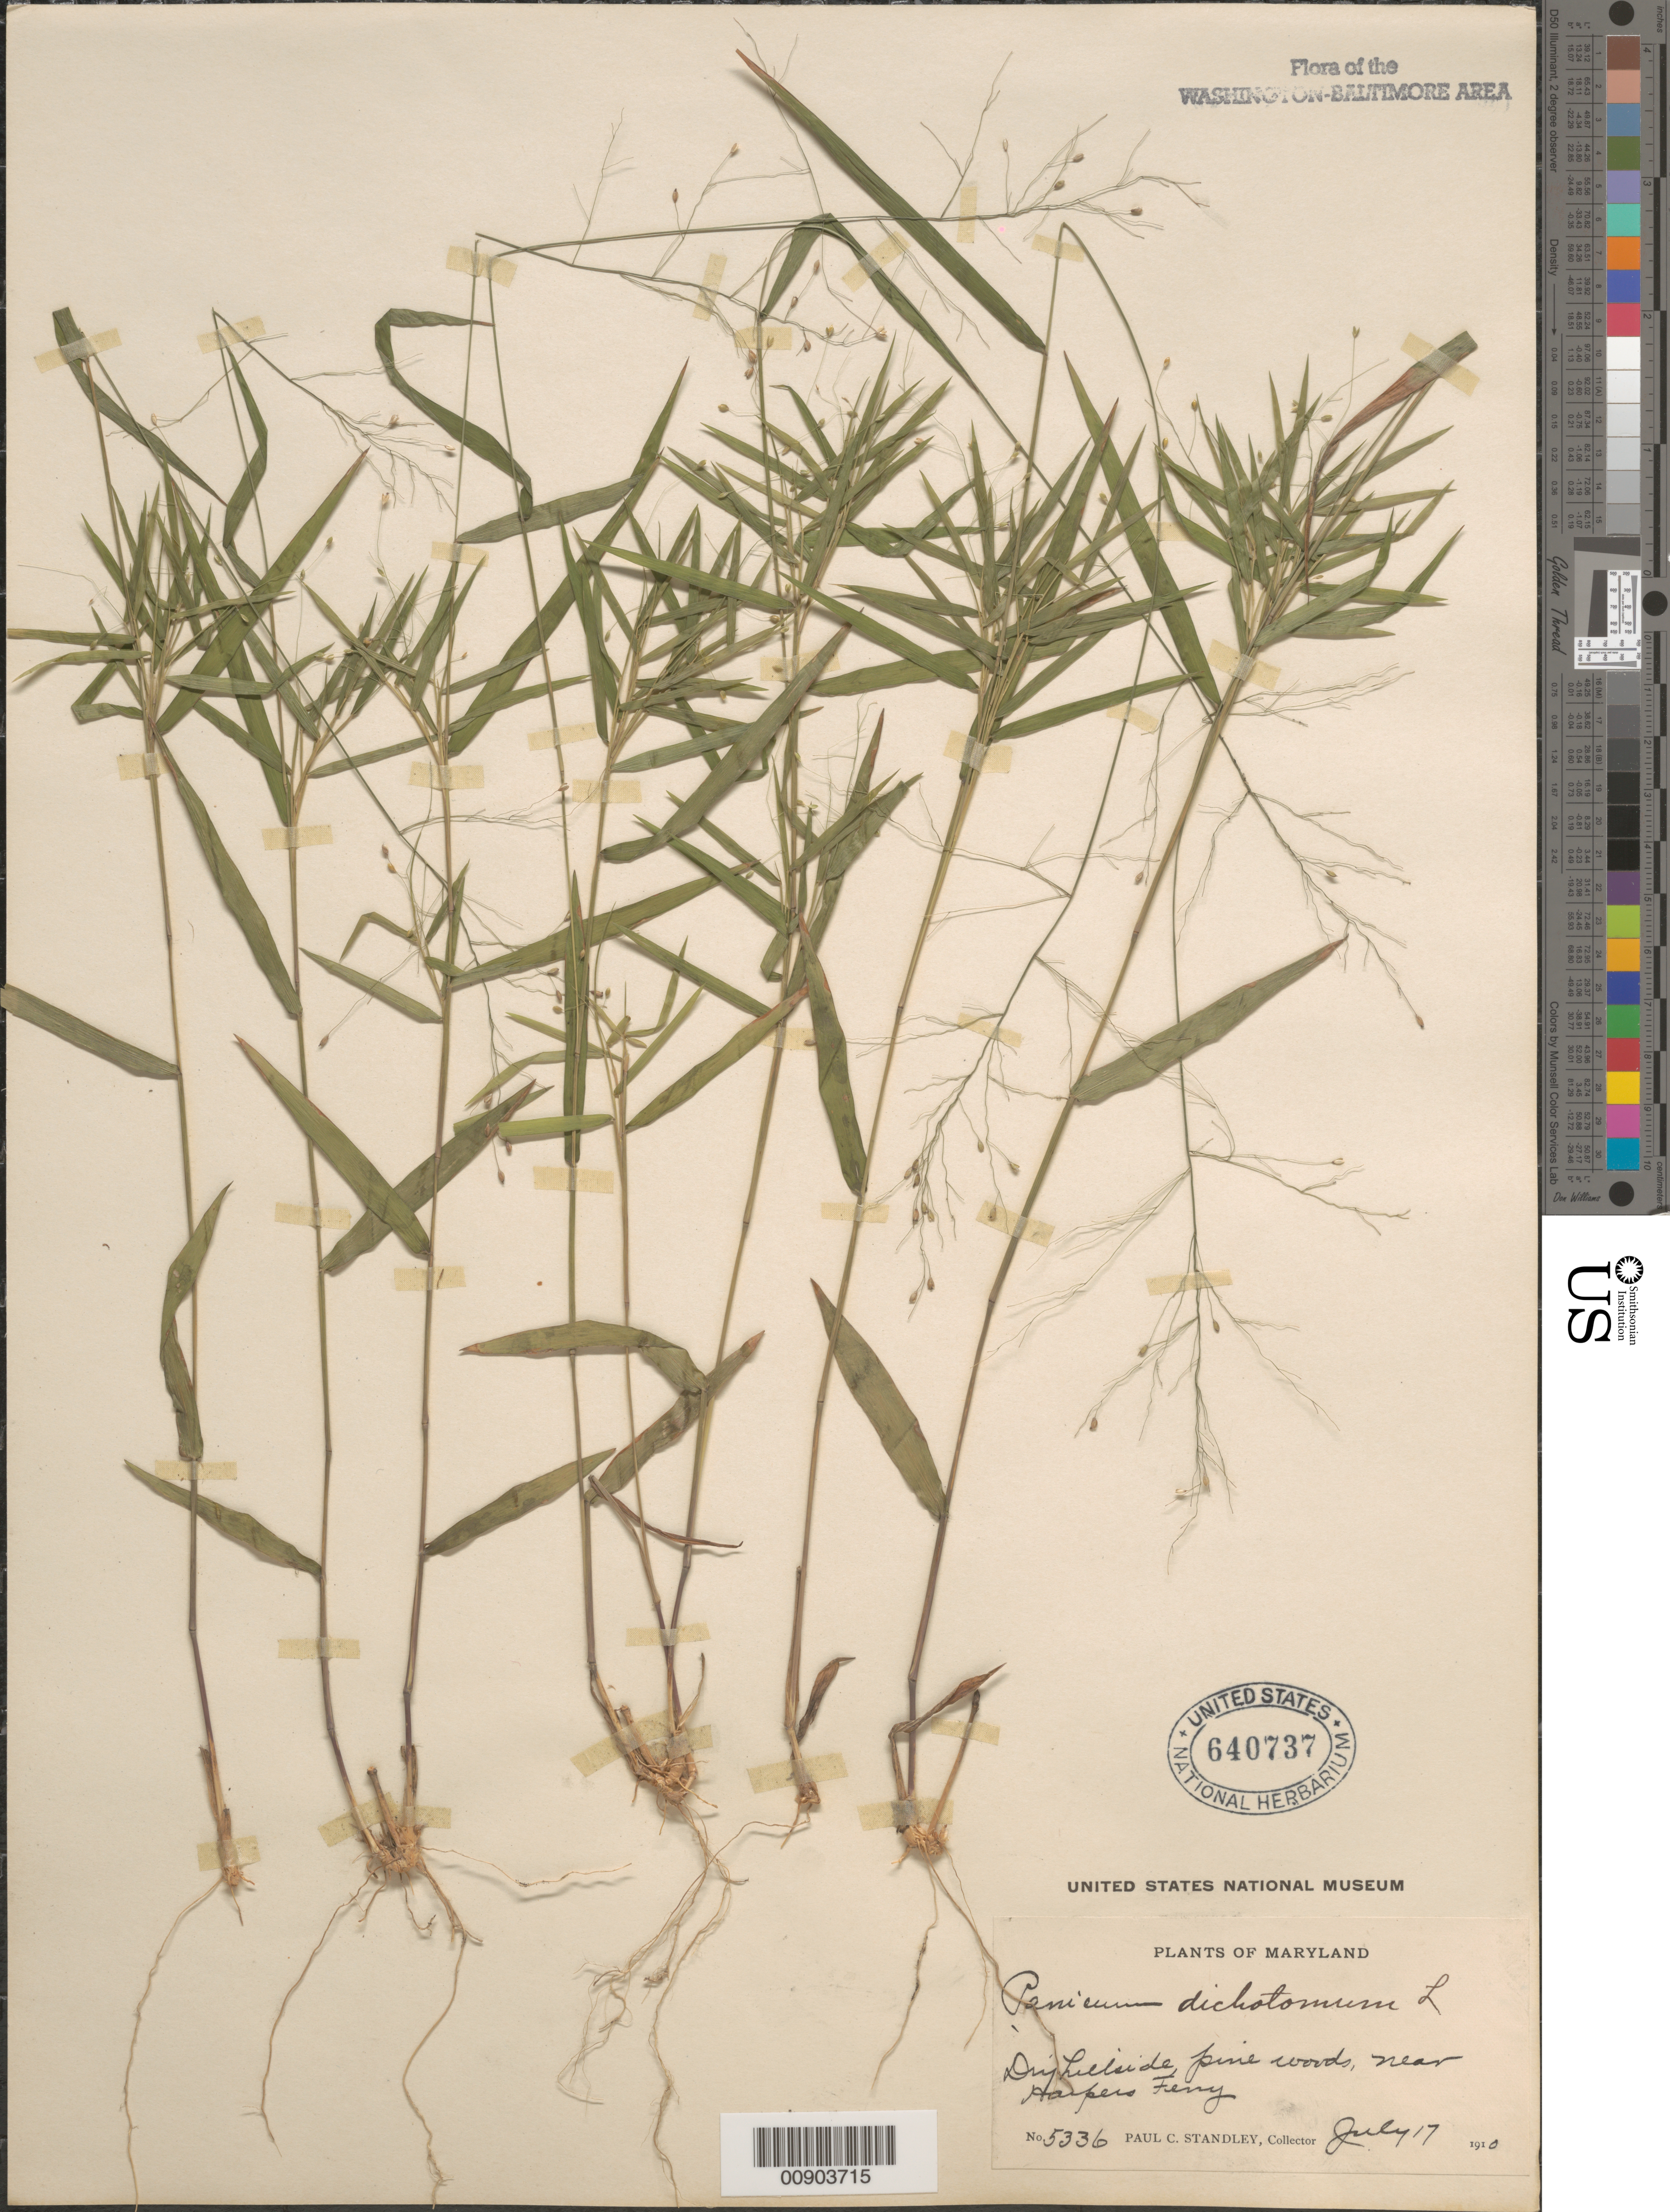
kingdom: Plantae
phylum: Tracheophyta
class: Liliopsida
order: Poales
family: Poaceae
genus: Dichanthelium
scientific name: Dichanthelium dichotomum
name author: (L.) Gould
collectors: P. C. Standley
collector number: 5336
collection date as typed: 17 Jul 1910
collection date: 1910-07-17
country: United States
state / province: Maryland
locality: Near Harpers Ferry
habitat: Dry hillside, pine woods.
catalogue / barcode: US 640737